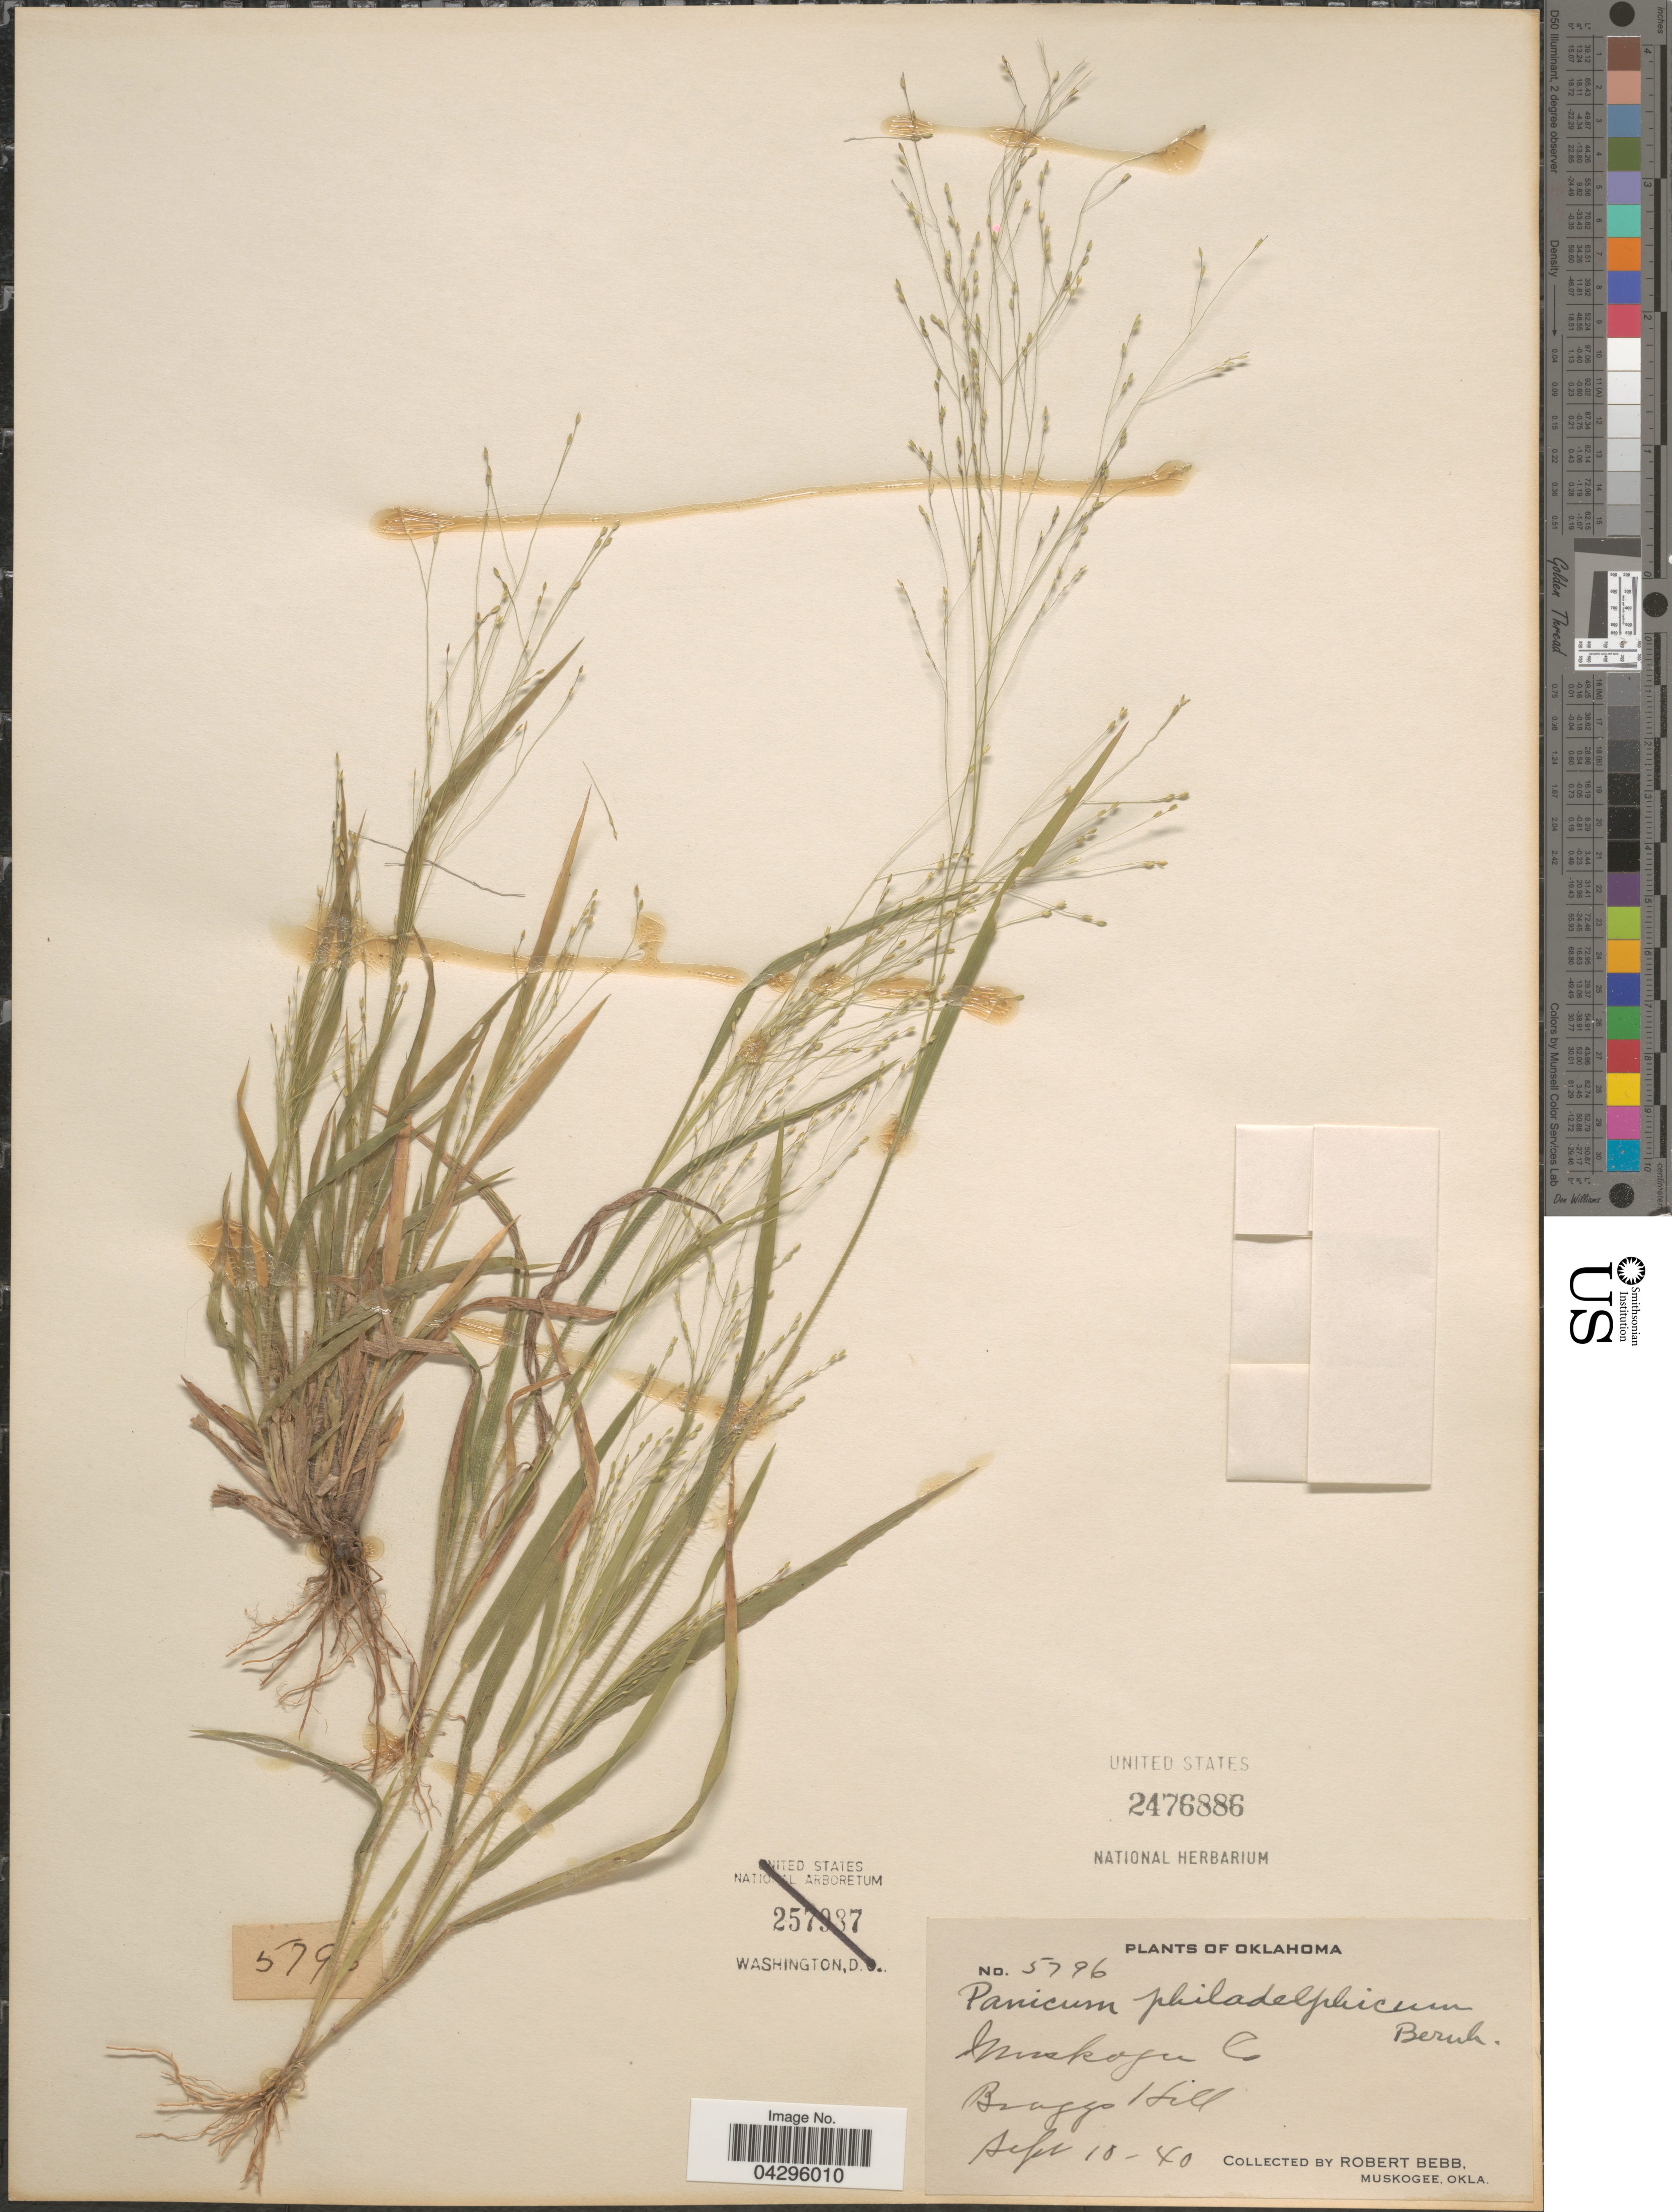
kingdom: Plantae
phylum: Tracheophyta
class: Liliopsida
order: Poales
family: Poaceae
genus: Panicum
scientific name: Panicum philadelphicum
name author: Bernh. ex Trin.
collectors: R. Bebb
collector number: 5796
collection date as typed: Transcribed d/m/y: 10/9/40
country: United States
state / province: Oklahoma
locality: Muskogee Co. Braggs Hill.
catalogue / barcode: US 2476886